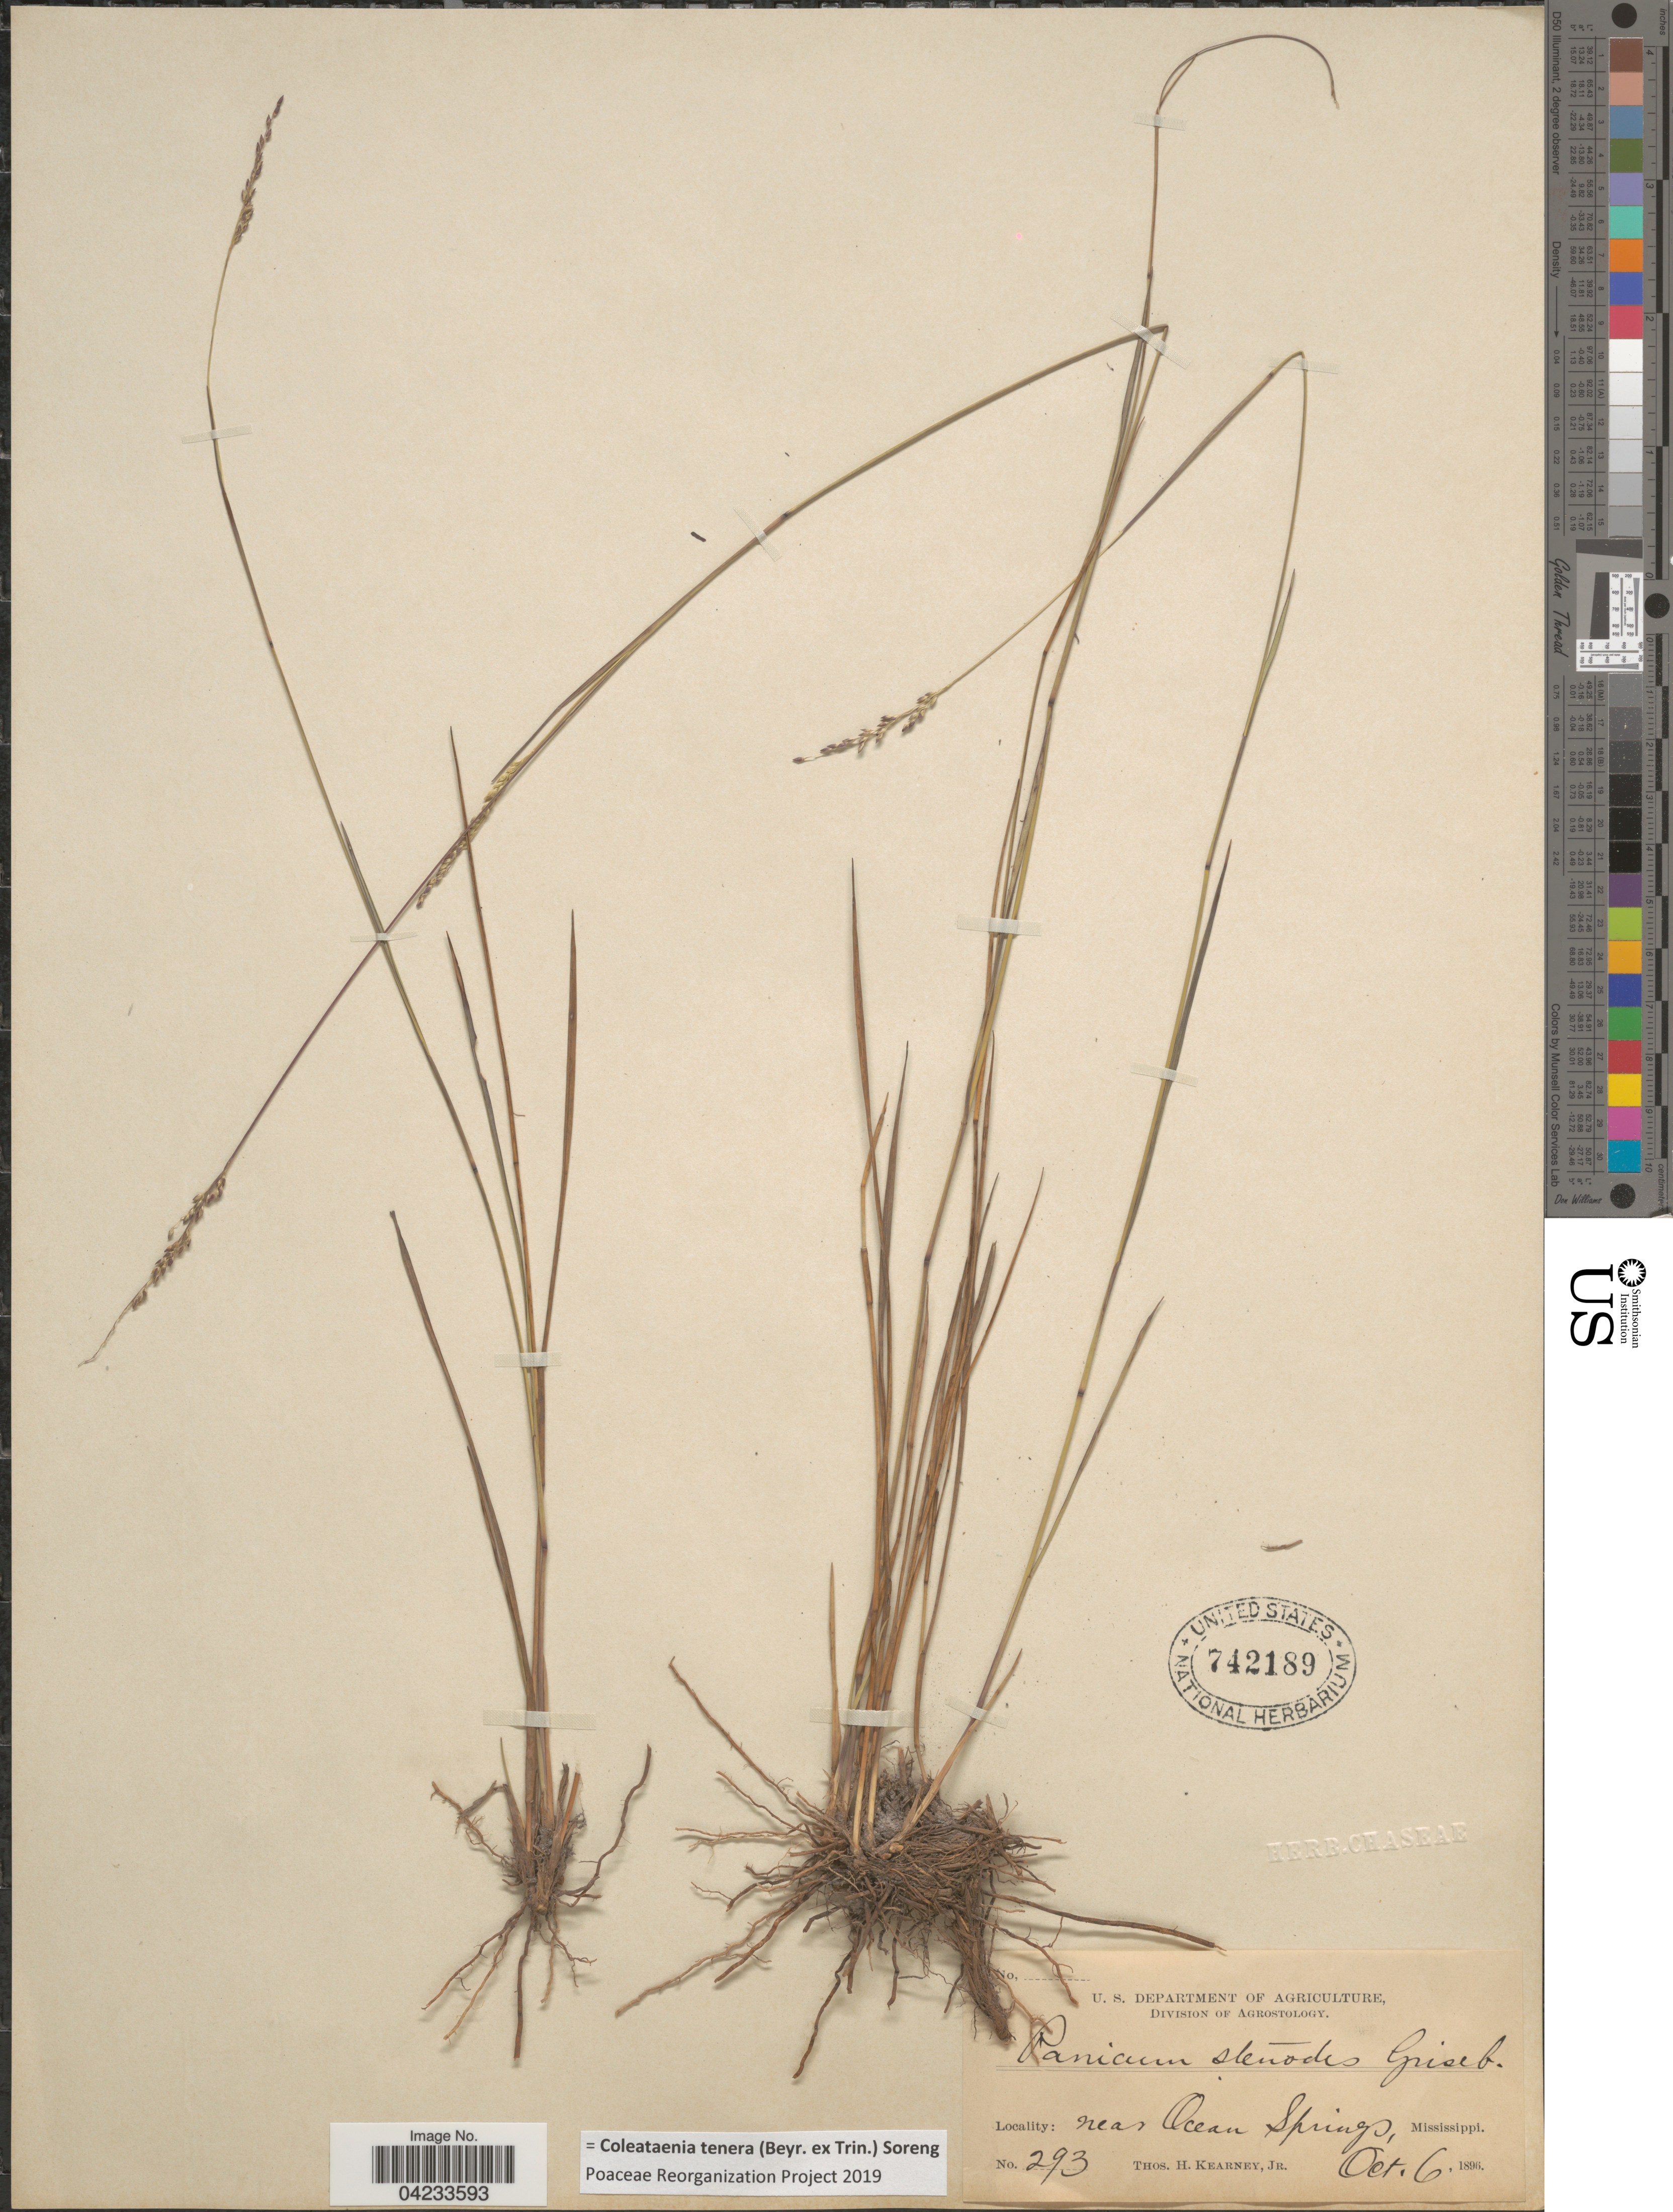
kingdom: Plantae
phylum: Tracheophyta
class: Liliopsida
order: Poales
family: Poaceae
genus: Coleataenia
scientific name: Coleataenia tenera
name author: (Beyr. ex Trin.) Soreng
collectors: T. H. Kearney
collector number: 293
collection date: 1896-10-06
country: United States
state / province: Mississippi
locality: Near Ocean Springs.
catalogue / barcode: US 742189